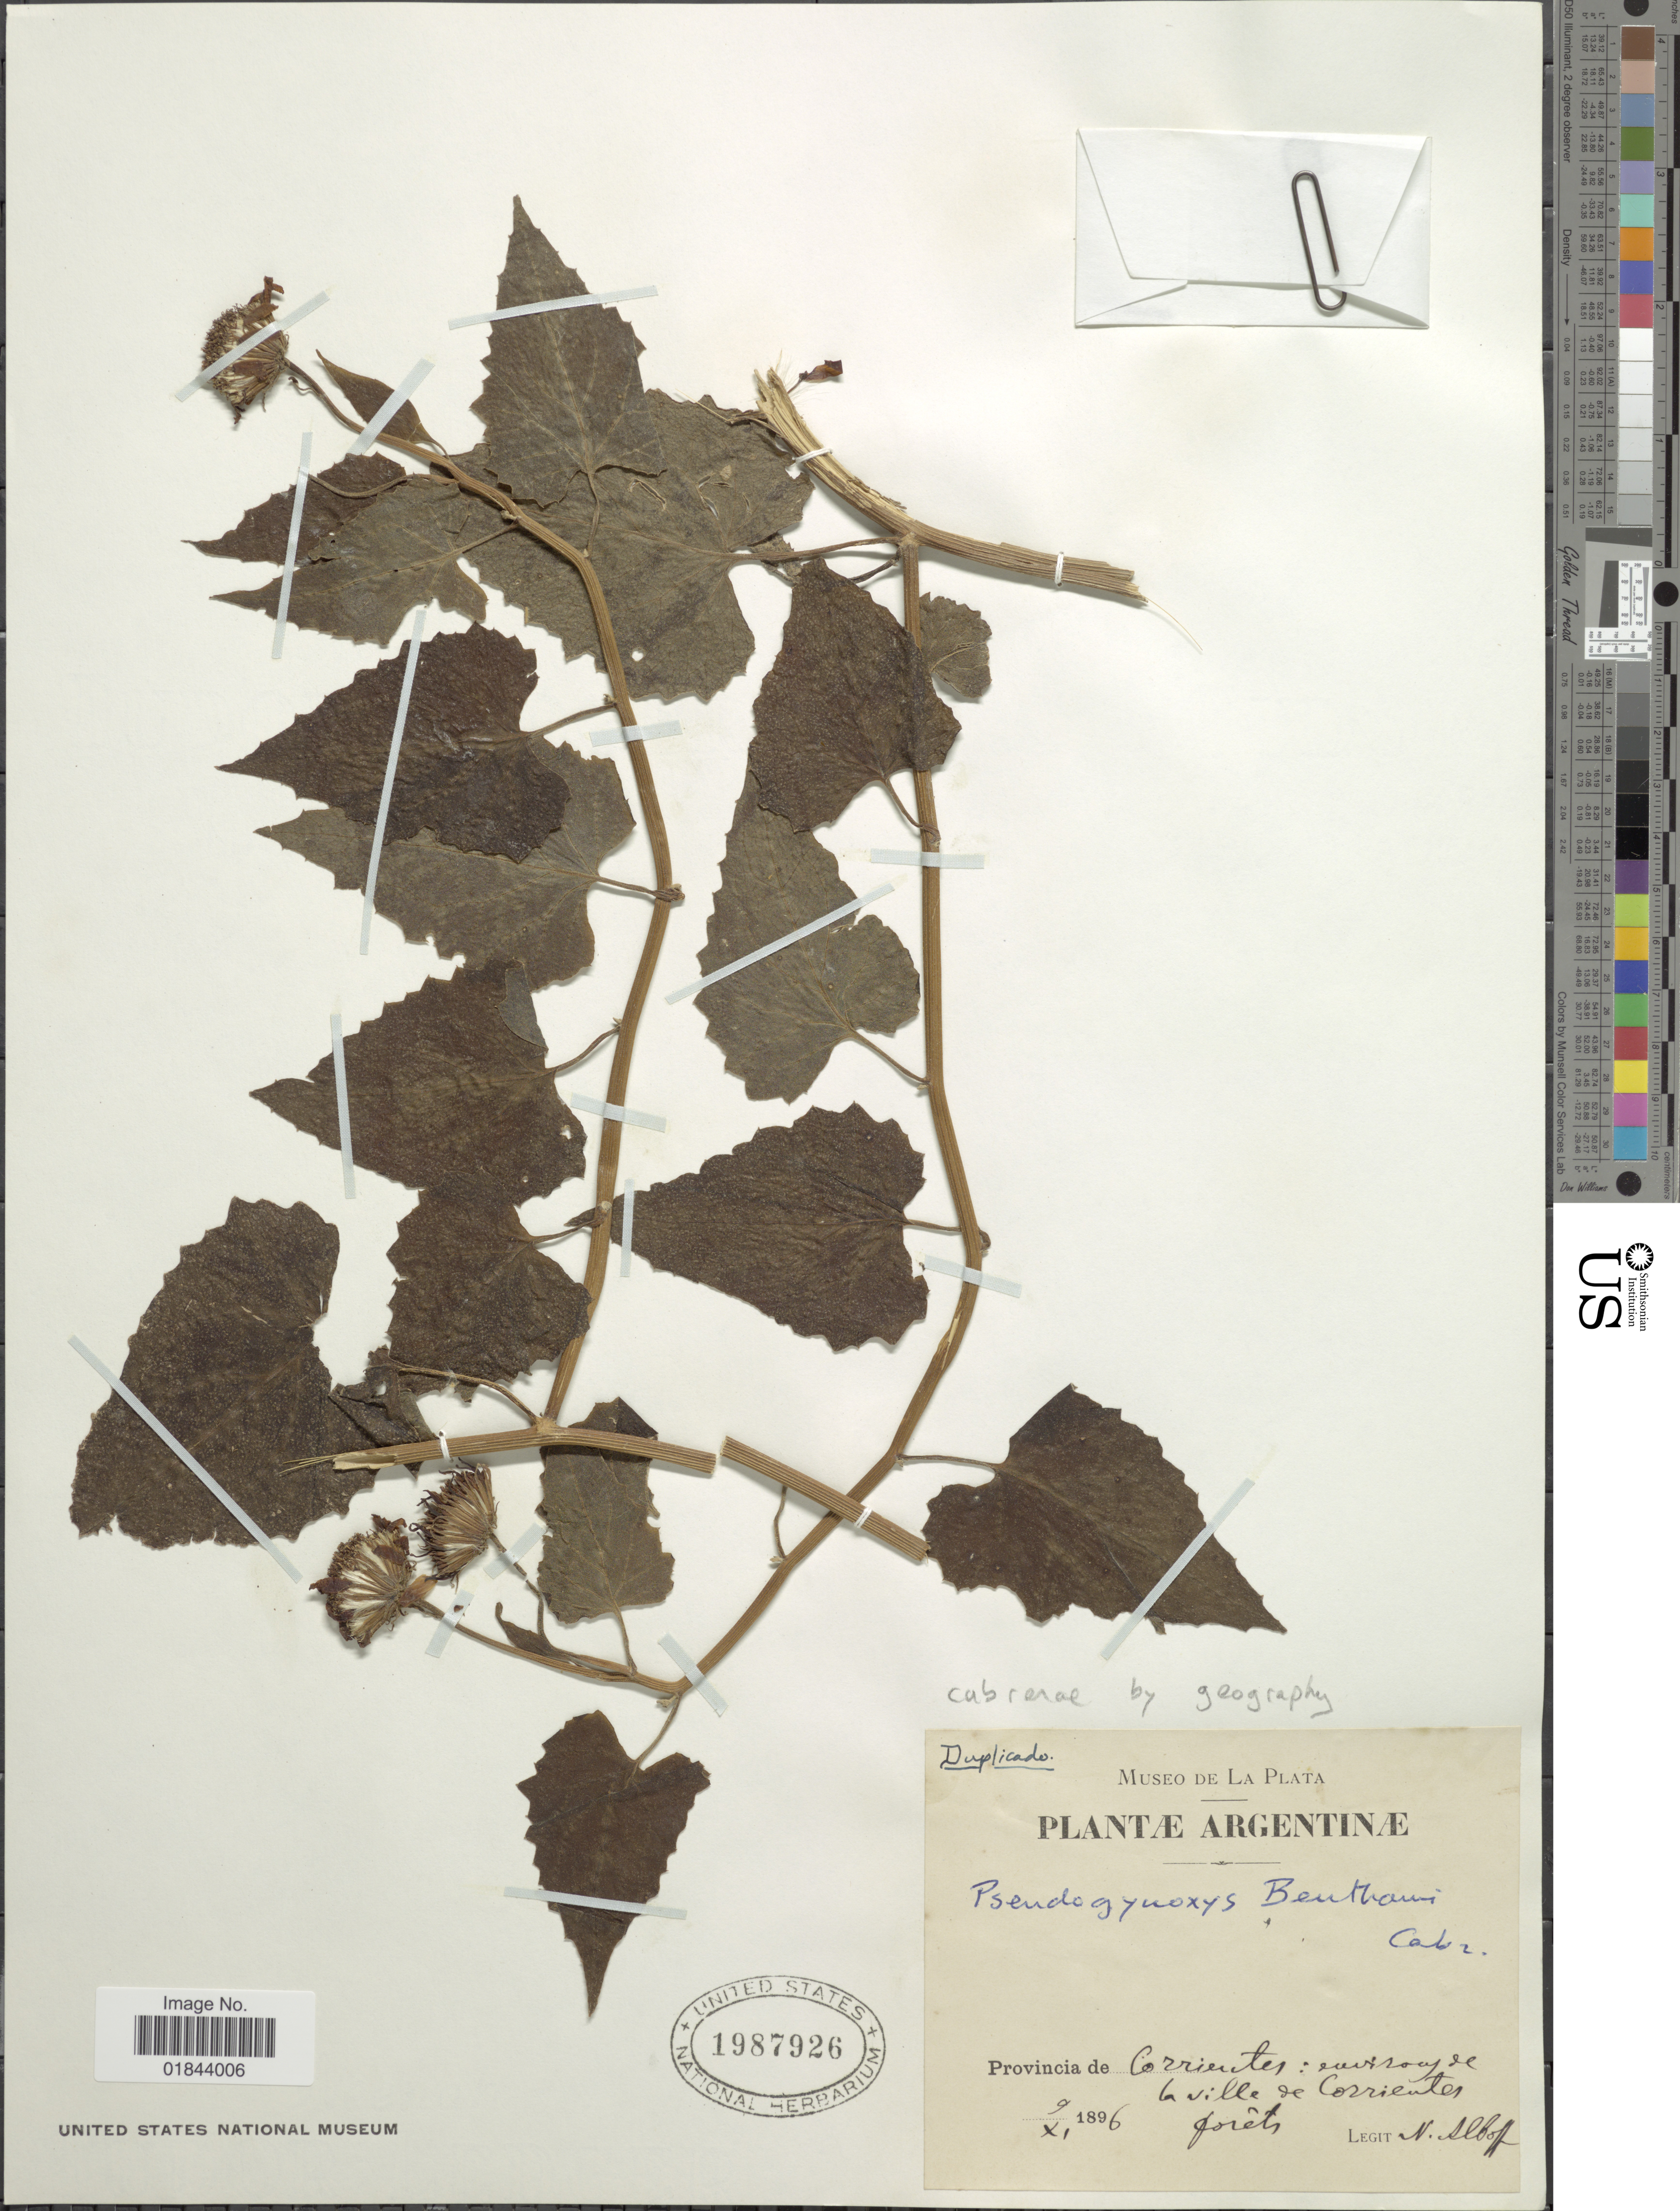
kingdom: Plantae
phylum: Tracheophyta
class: Magnoliopsida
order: Asterales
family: Asteraceae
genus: Pseudogynoxys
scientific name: Pseudogynoxys cabrerae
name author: H. Rob. & Cuatrec.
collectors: N. Albott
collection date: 1896-11-09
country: Argentina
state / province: Corrientes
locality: Environs de la ville de Coriientes forêts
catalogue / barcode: US 1987926